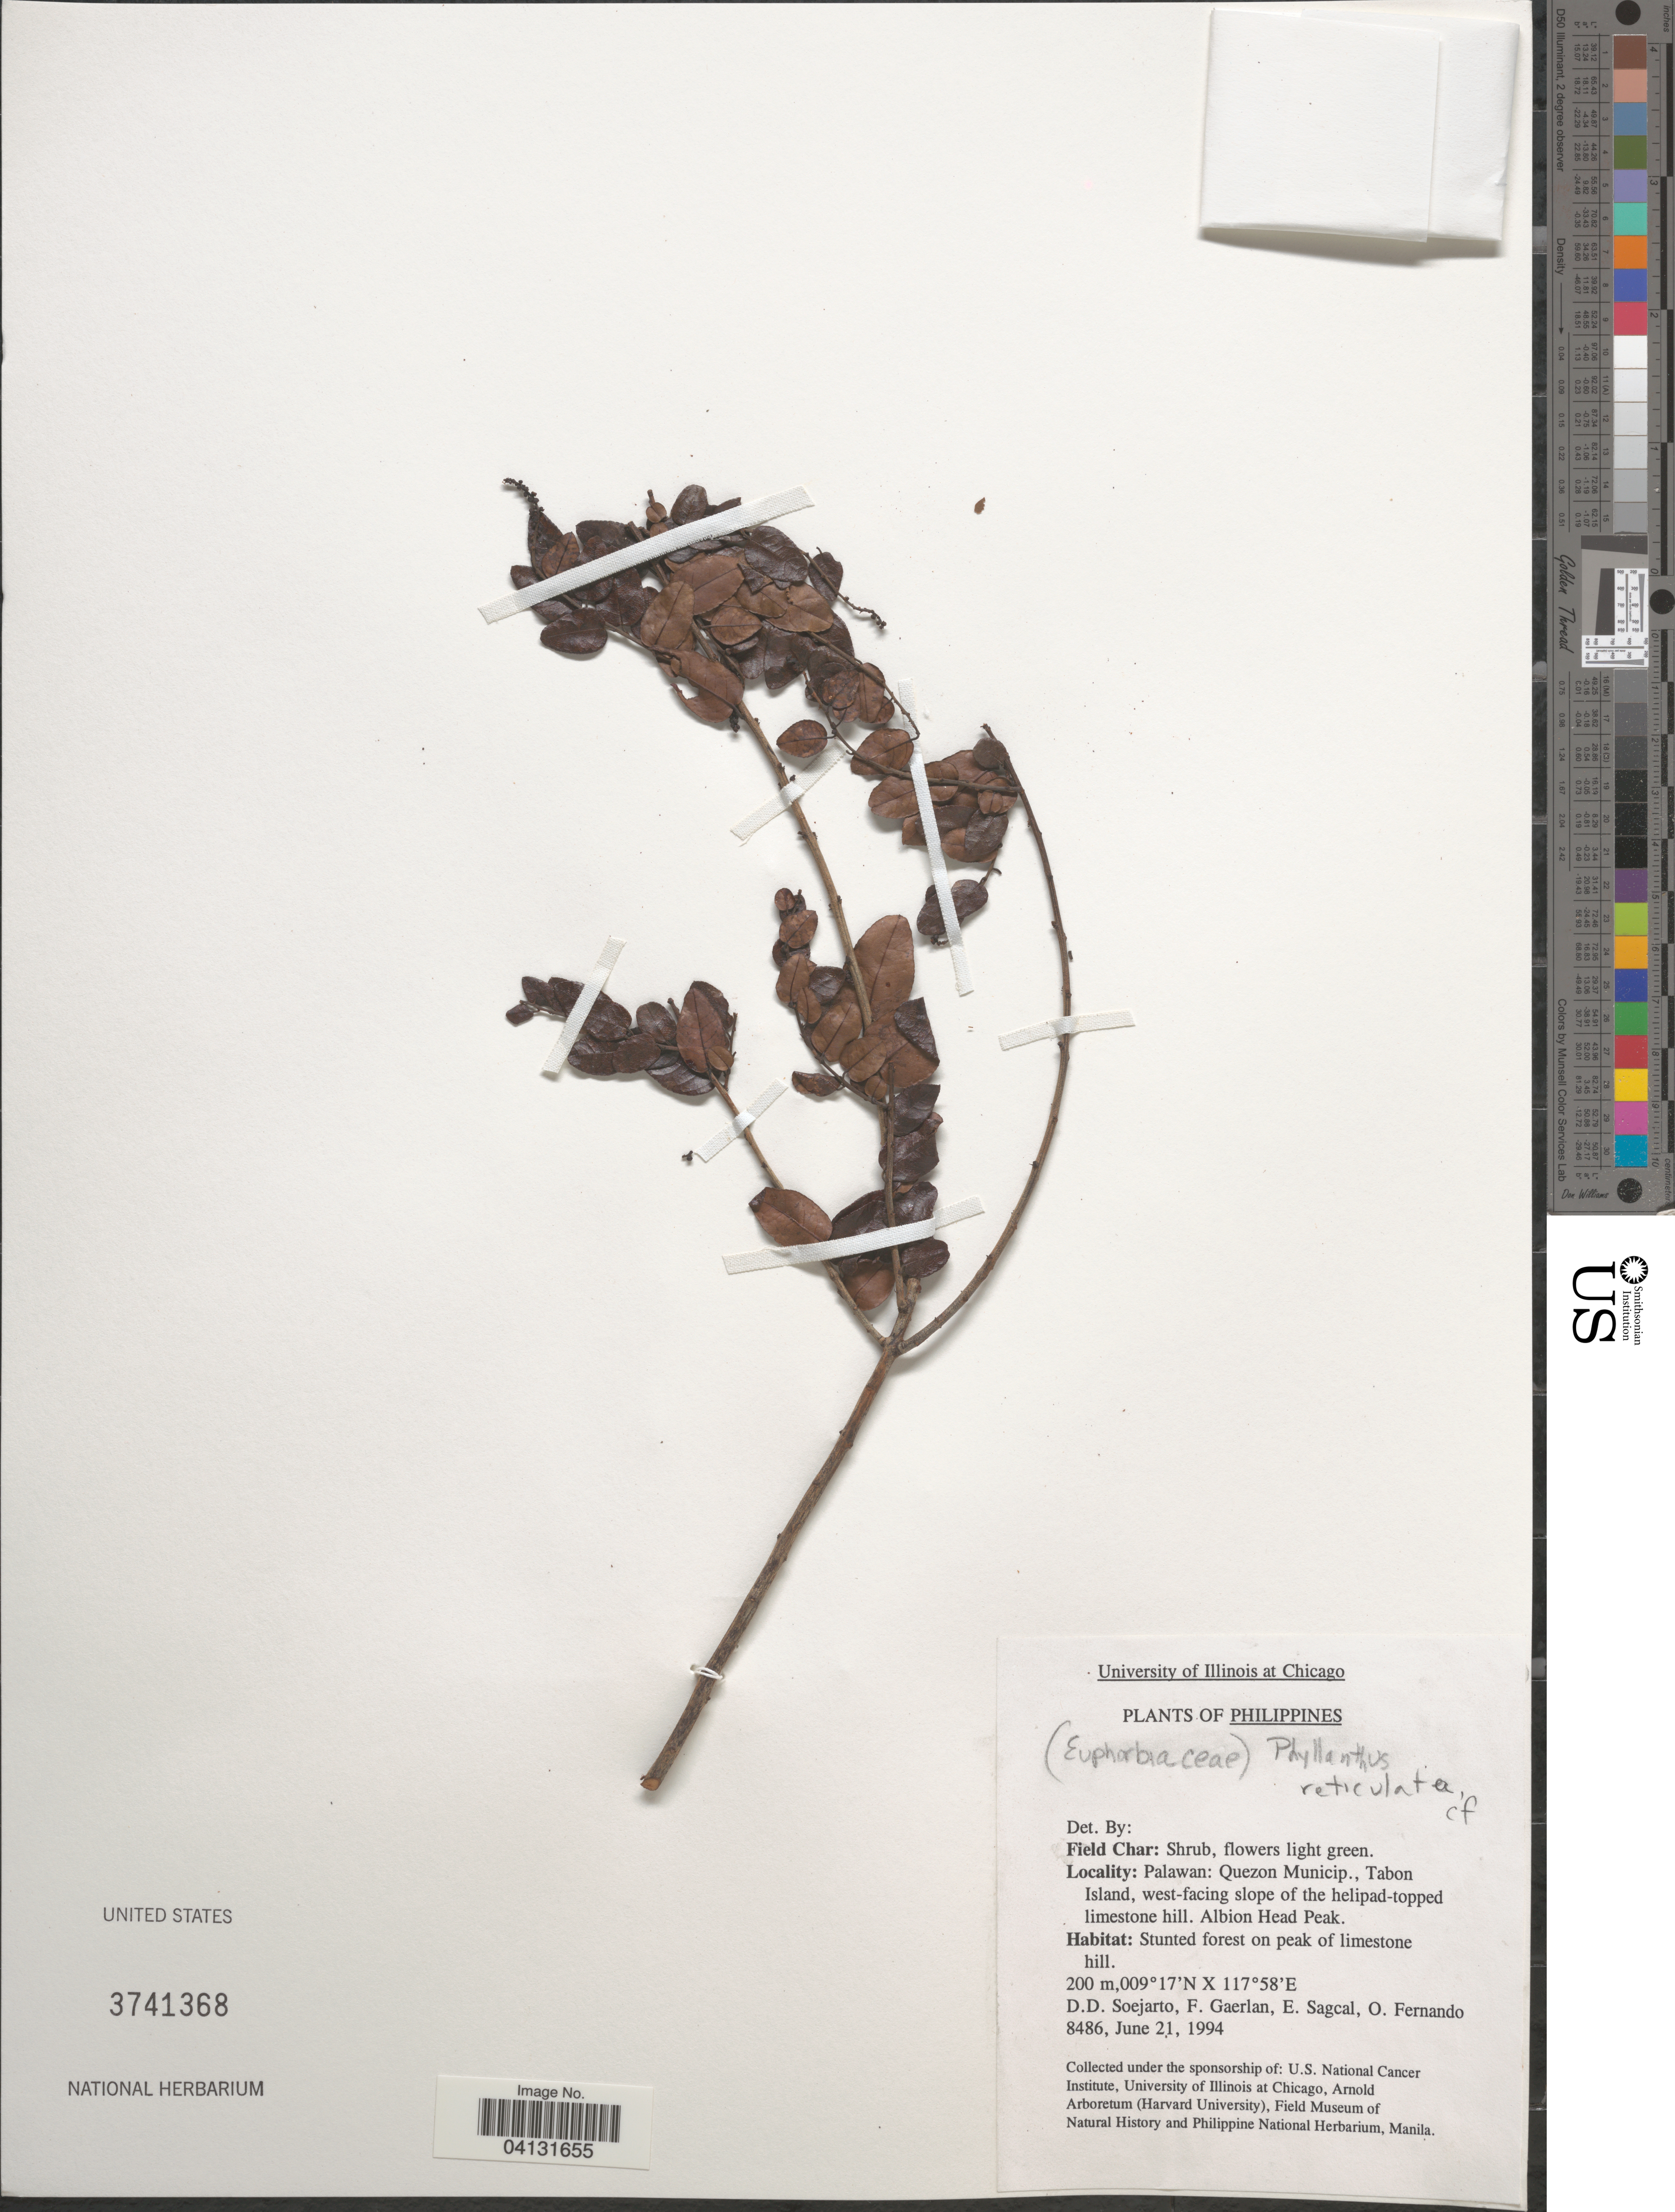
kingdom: Plantae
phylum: Tracheophyta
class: Magnoliopsida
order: Malpighiales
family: Phyllanthaceae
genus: Phyllanthus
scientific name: Phyllanthus reticulatus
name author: Poir.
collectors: F. Gaerlan, E. Sagcal & O. Fernando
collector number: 8486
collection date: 1994-06-21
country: Philippines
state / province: Mimaropa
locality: Palawan: Quezon Municip., Tabon Island, west-facing slope of the helipad-topped limestone hill. Albion Head Peak.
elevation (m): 200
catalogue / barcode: US 3741368